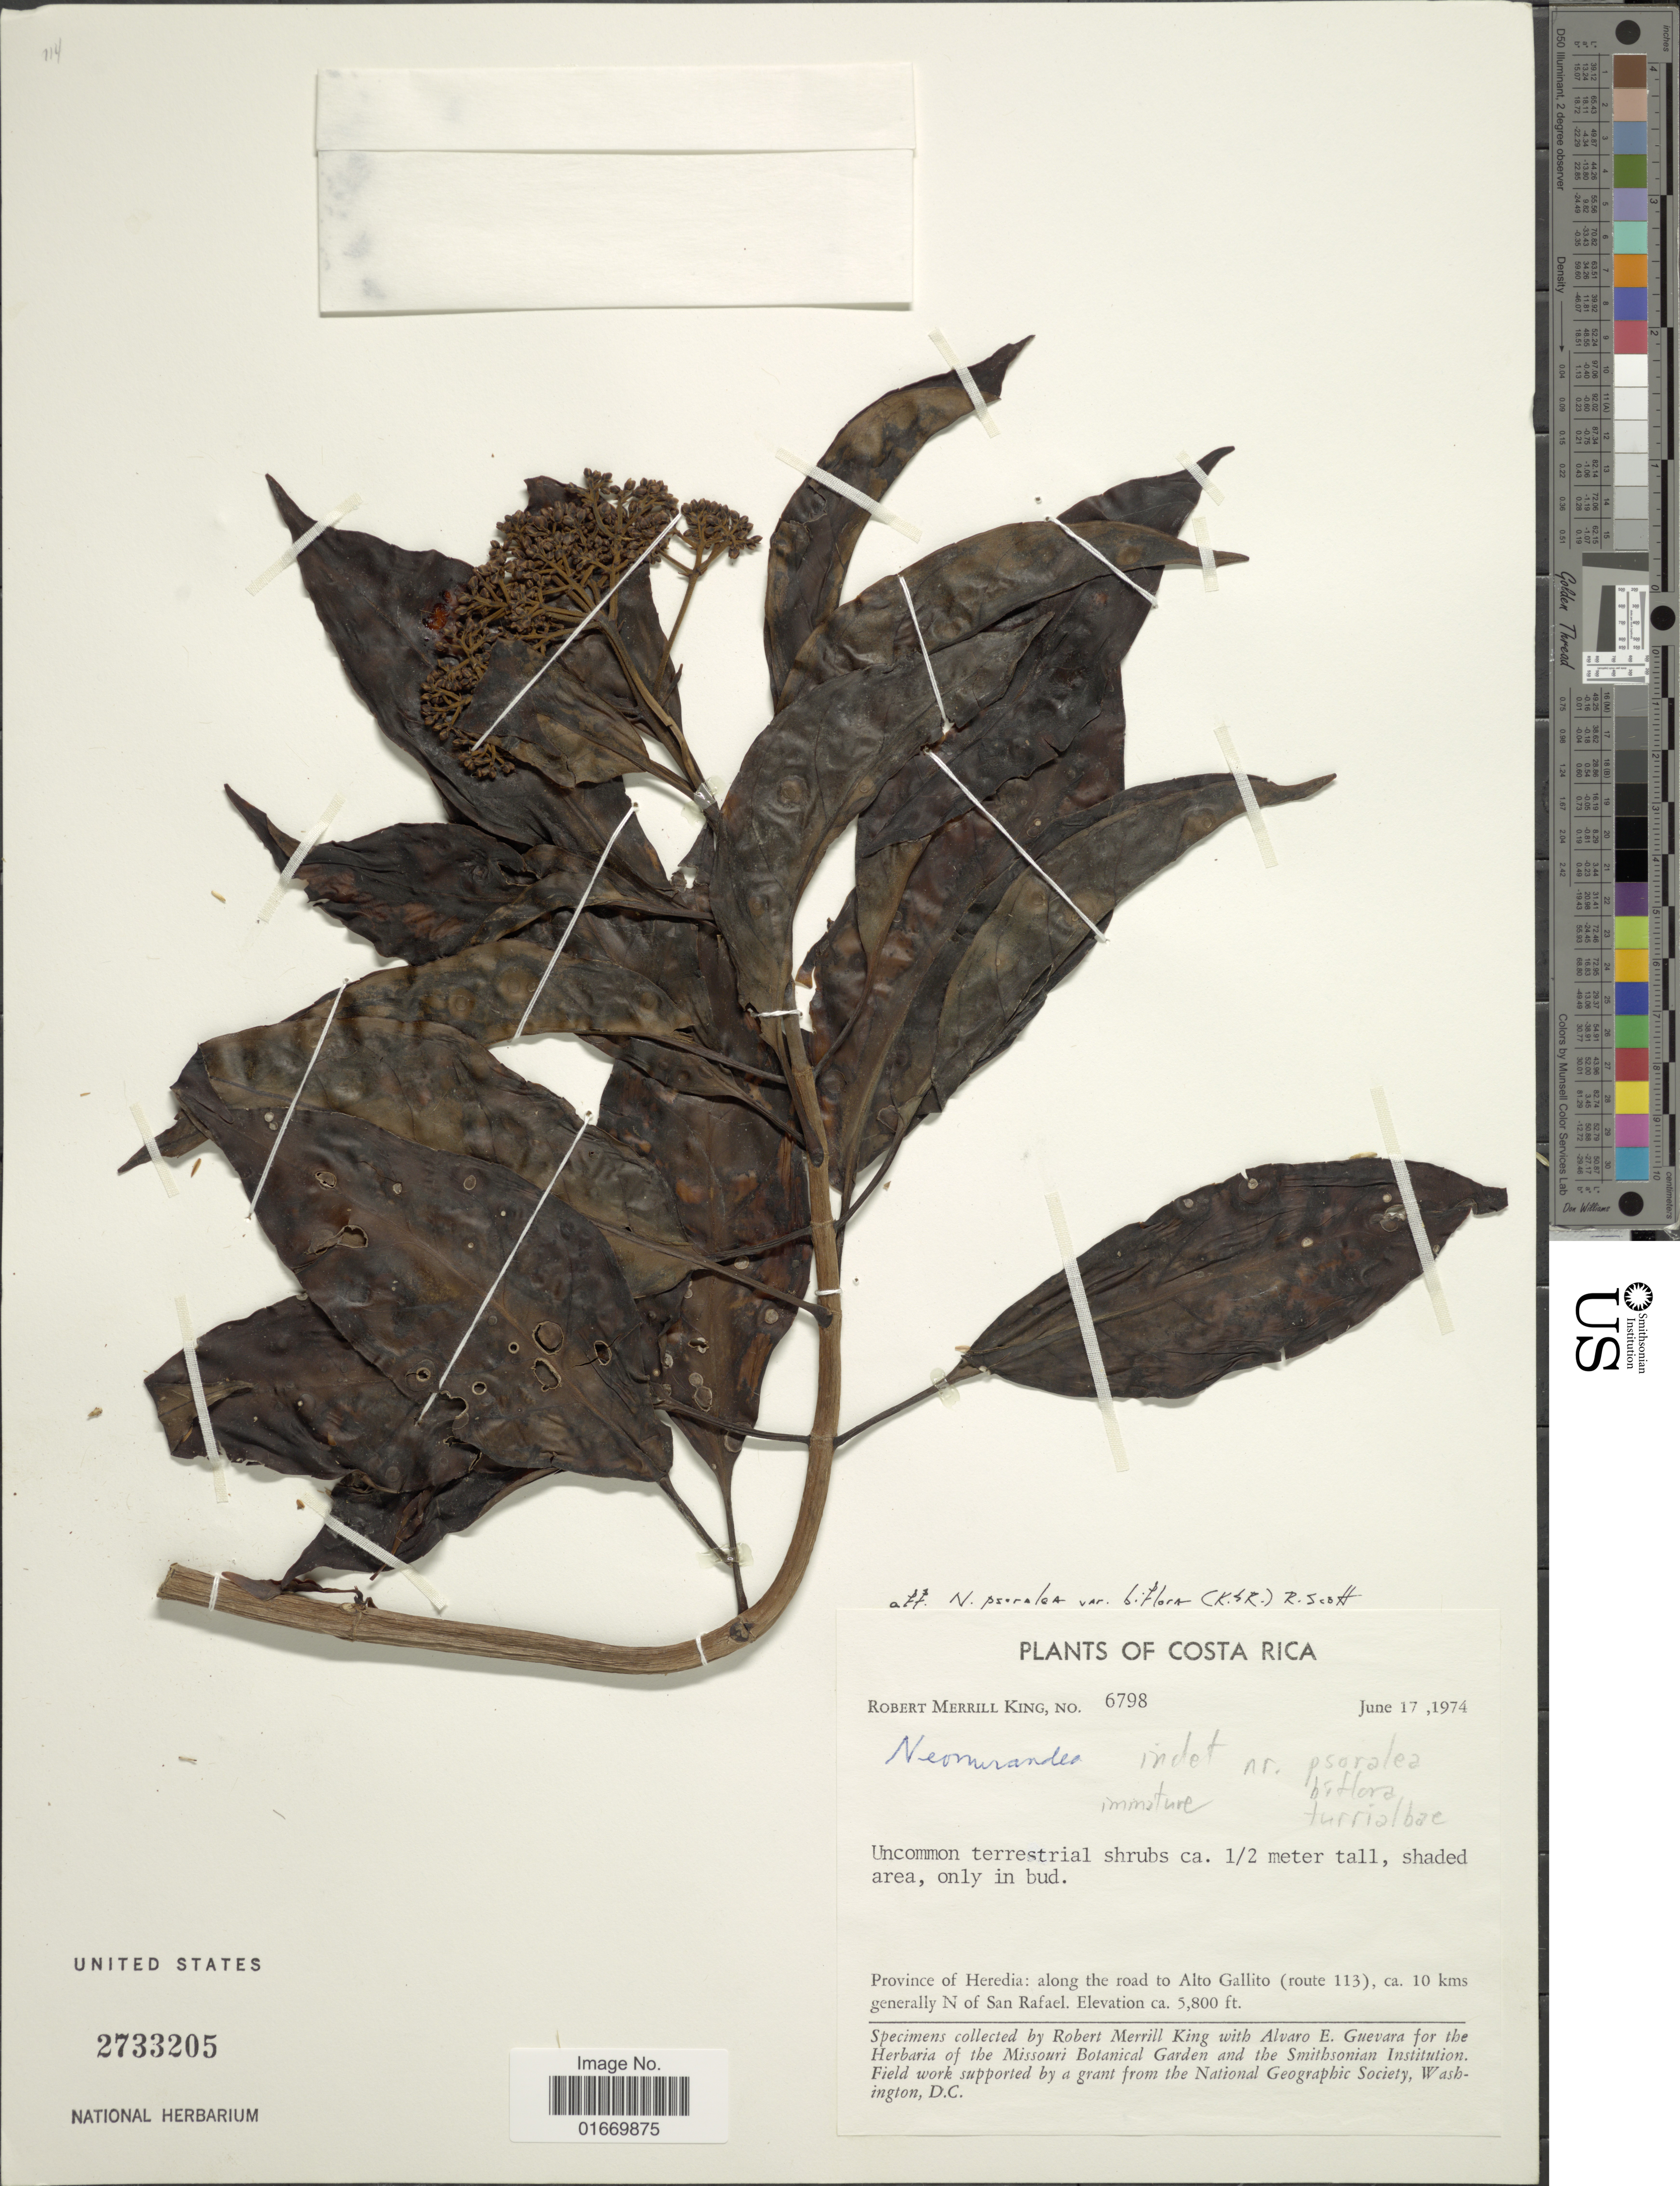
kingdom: Plantae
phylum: Tracheophyta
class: Magnoliopsida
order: Asterales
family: Asteraceae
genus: Neomirandea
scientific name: Neomirandea biflora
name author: R.M. King & H. Rob.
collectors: R. M. King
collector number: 6798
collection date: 1974-06-17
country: Costa Rica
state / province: Heredia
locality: Along the road to Alto Gallito (route 113), ca 10 kms generally N of San Rafael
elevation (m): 1768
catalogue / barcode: US 2733205